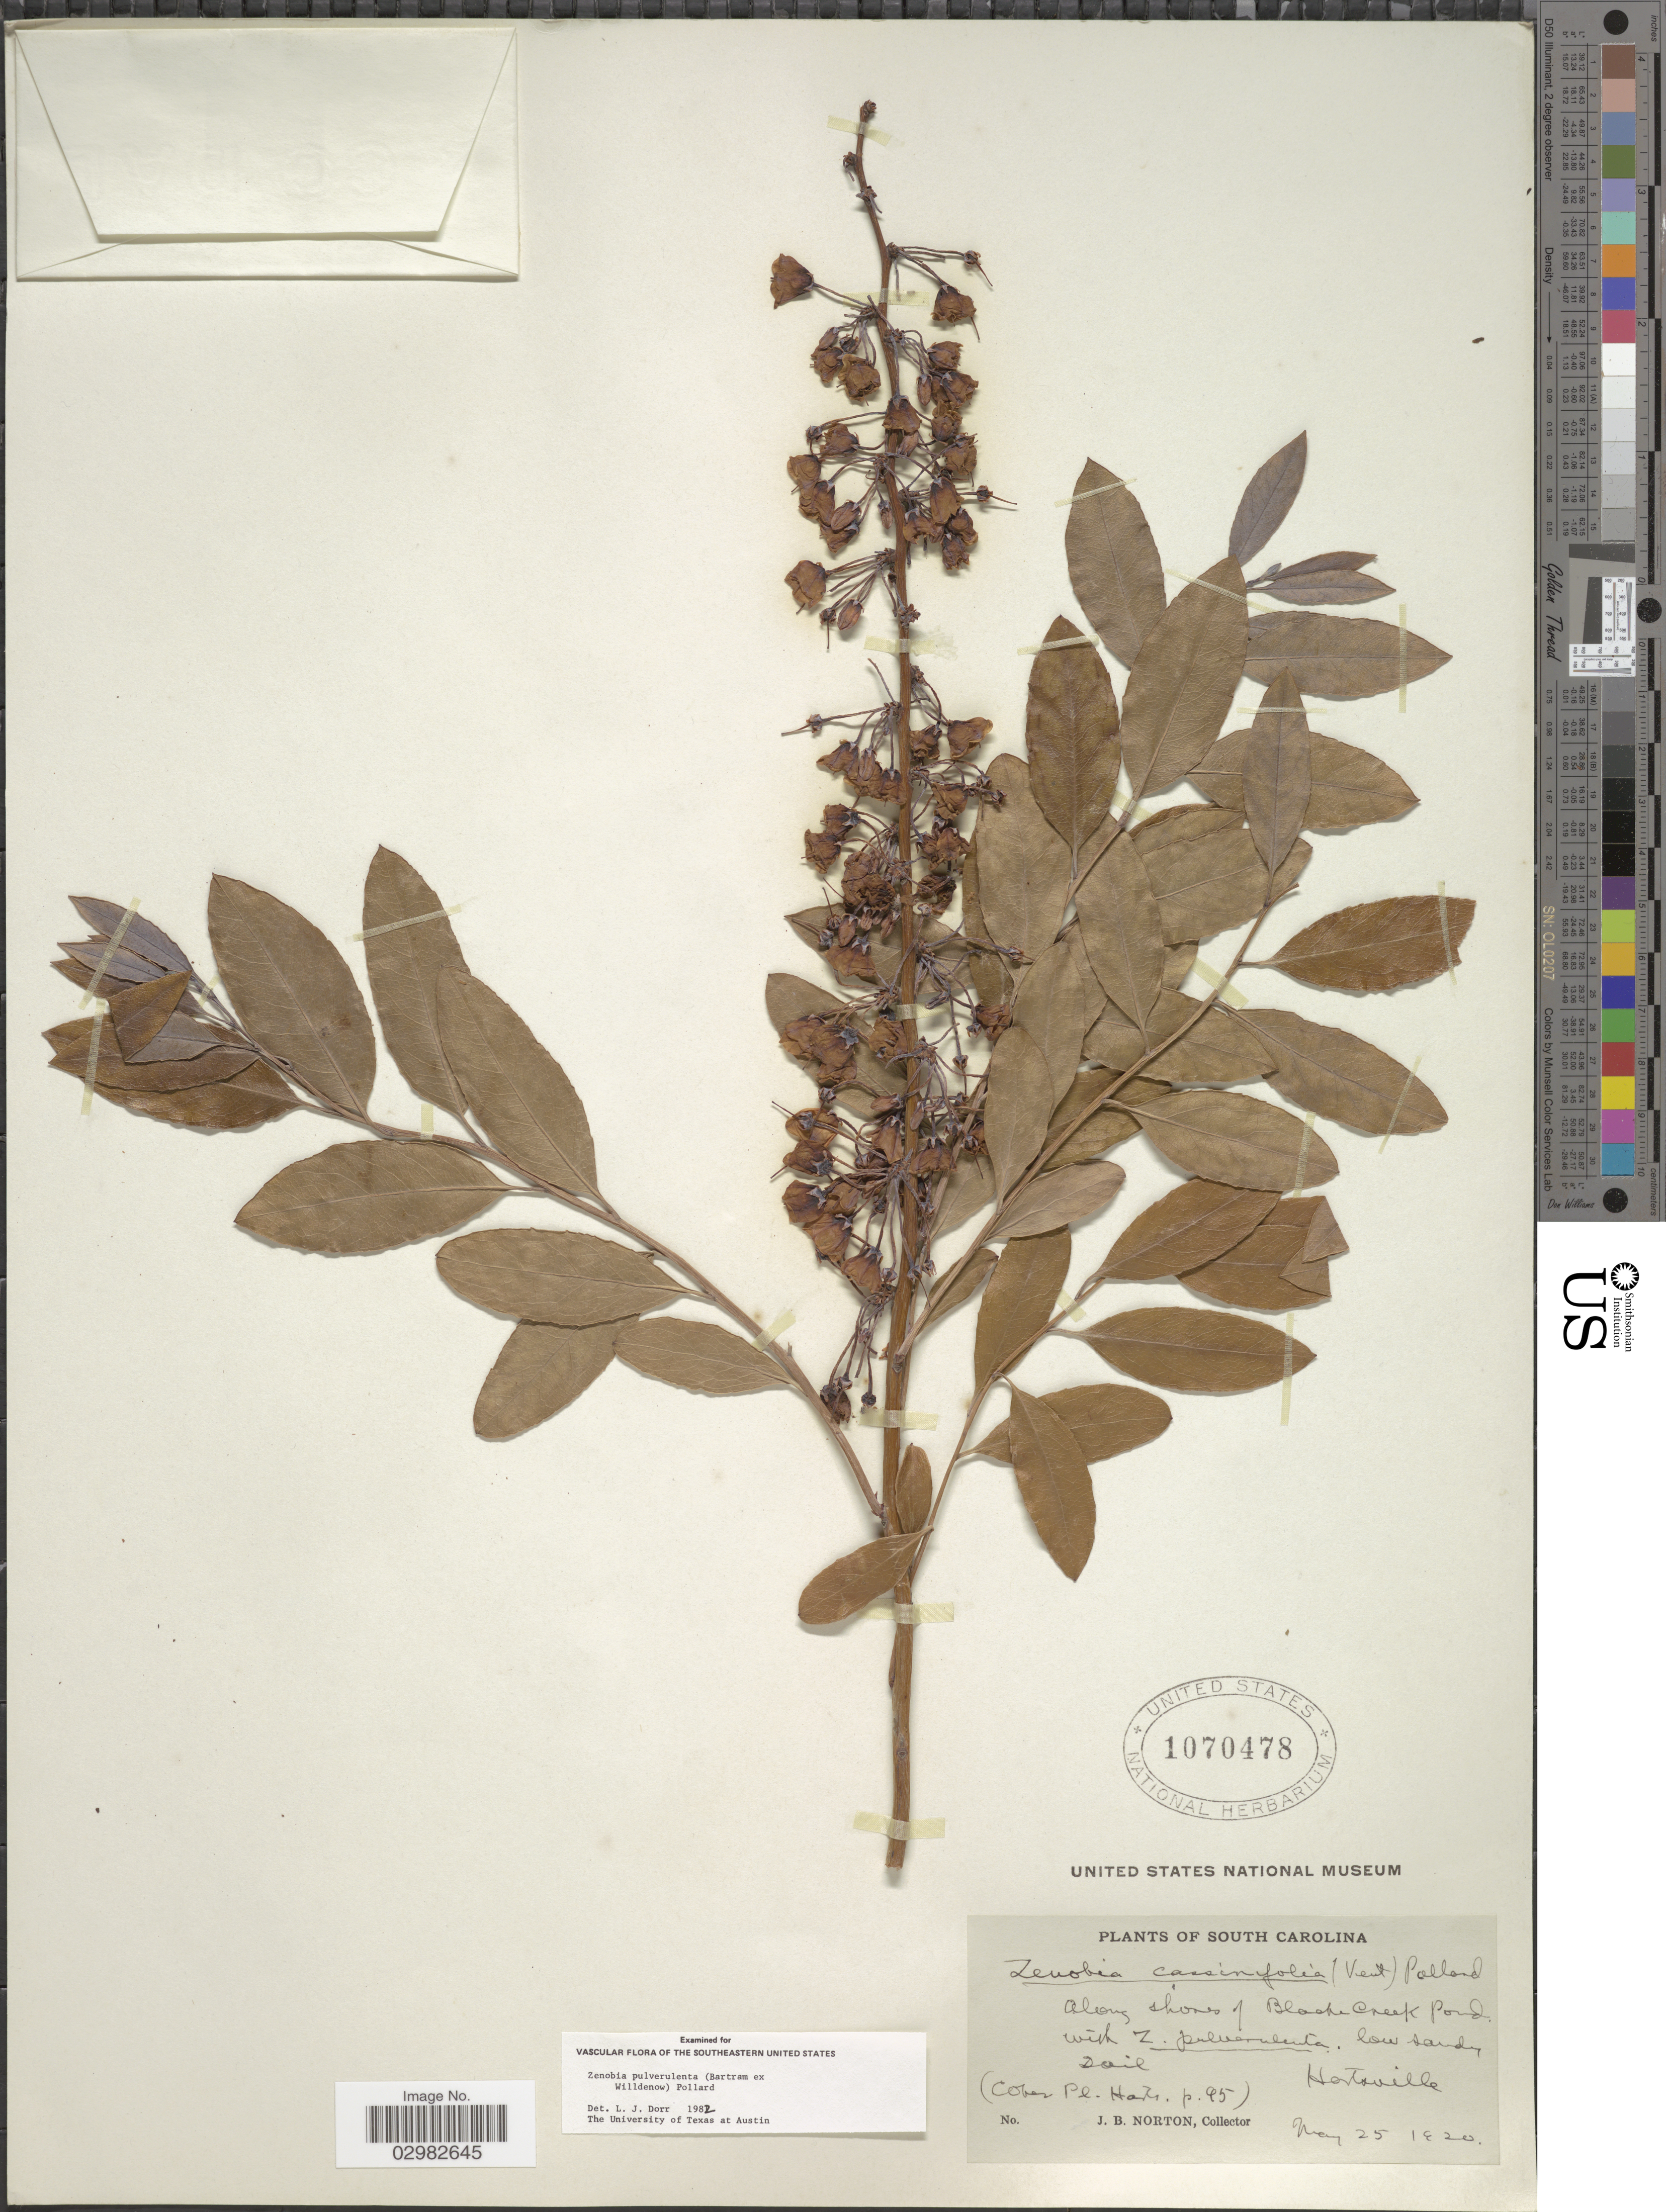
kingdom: Plantae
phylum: Tracheophyta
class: Magnoliopsida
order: Ericales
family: Ericaceae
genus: Zenobia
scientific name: Zenobia pulverulenta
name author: (W. Bartram ex Willd.) Pollard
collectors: J. B. Norton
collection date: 1920-05-25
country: United States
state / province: South Carolina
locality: Along shores of Blacke Creek Pond, Hartsville.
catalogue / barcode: US 1070478